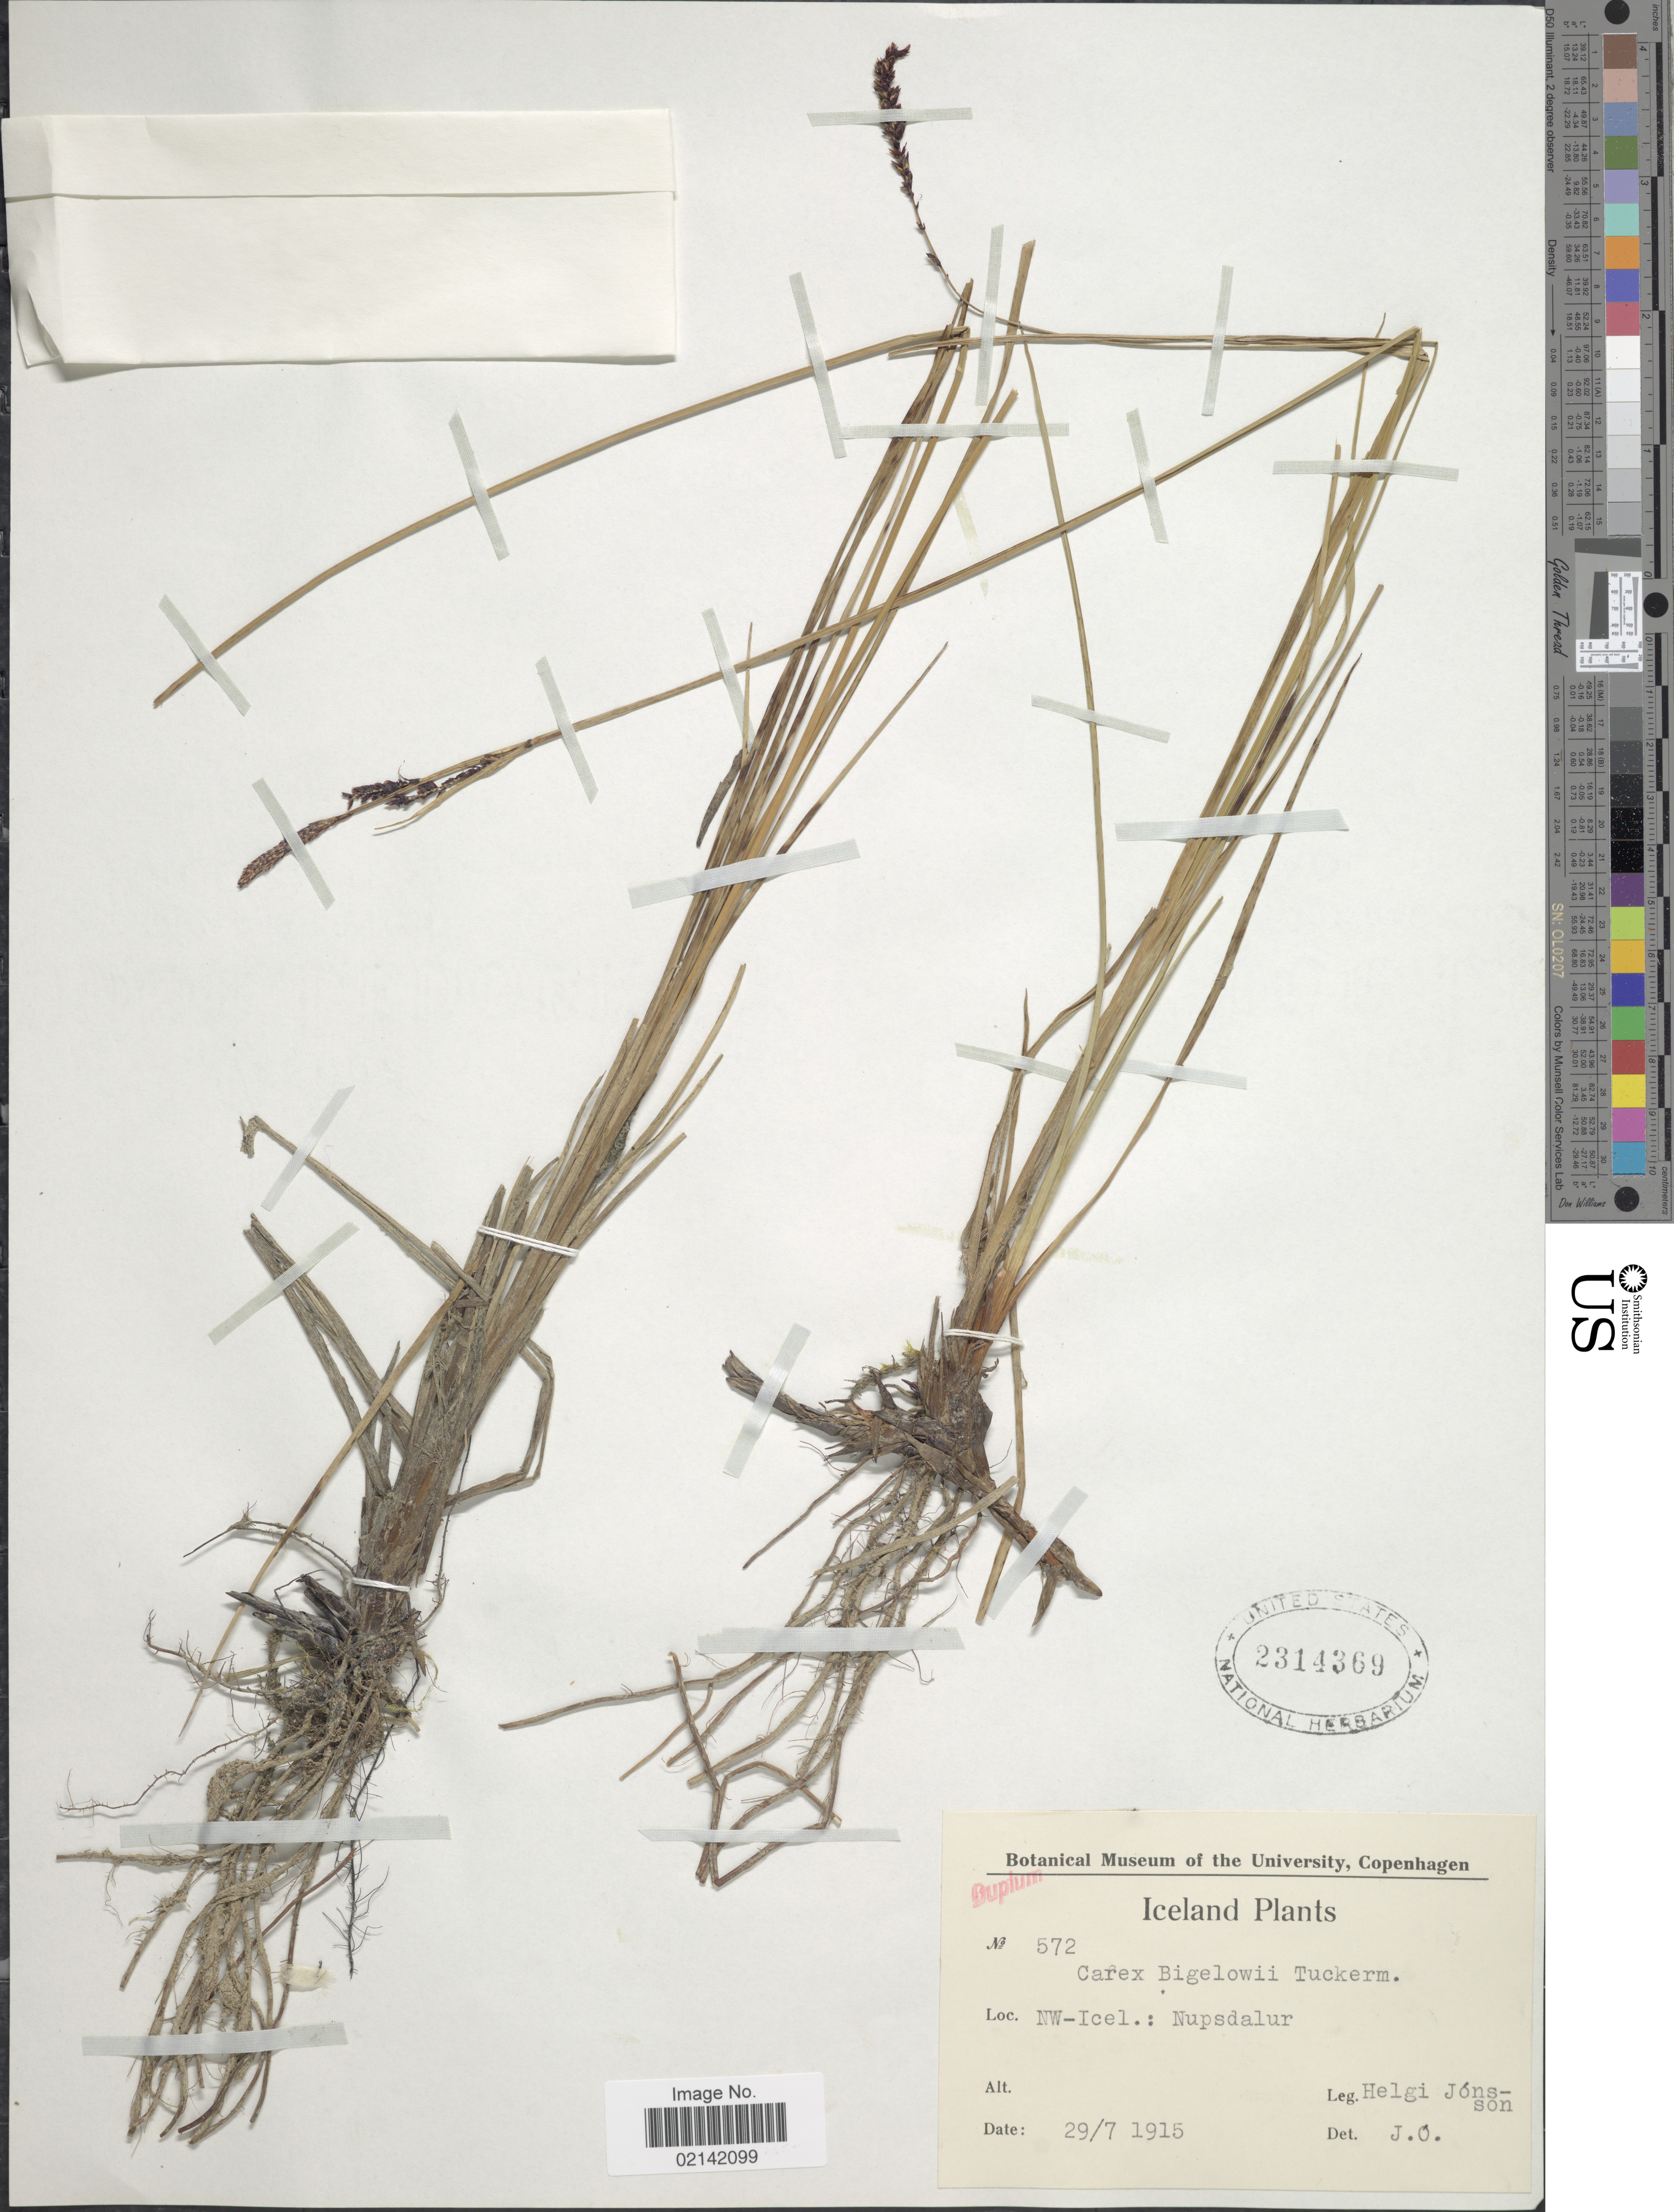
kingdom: Plantae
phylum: Tracheophyta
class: Liliopsida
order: Poales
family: Cyperaceae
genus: Carex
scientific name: Carex bigelowii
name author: Torr. ex Schwein.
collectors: H. Jónsson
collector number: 572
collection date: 1915-07-29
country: Iceland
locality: NW-Icel.:Nupsdalur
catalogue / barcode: US 2314369